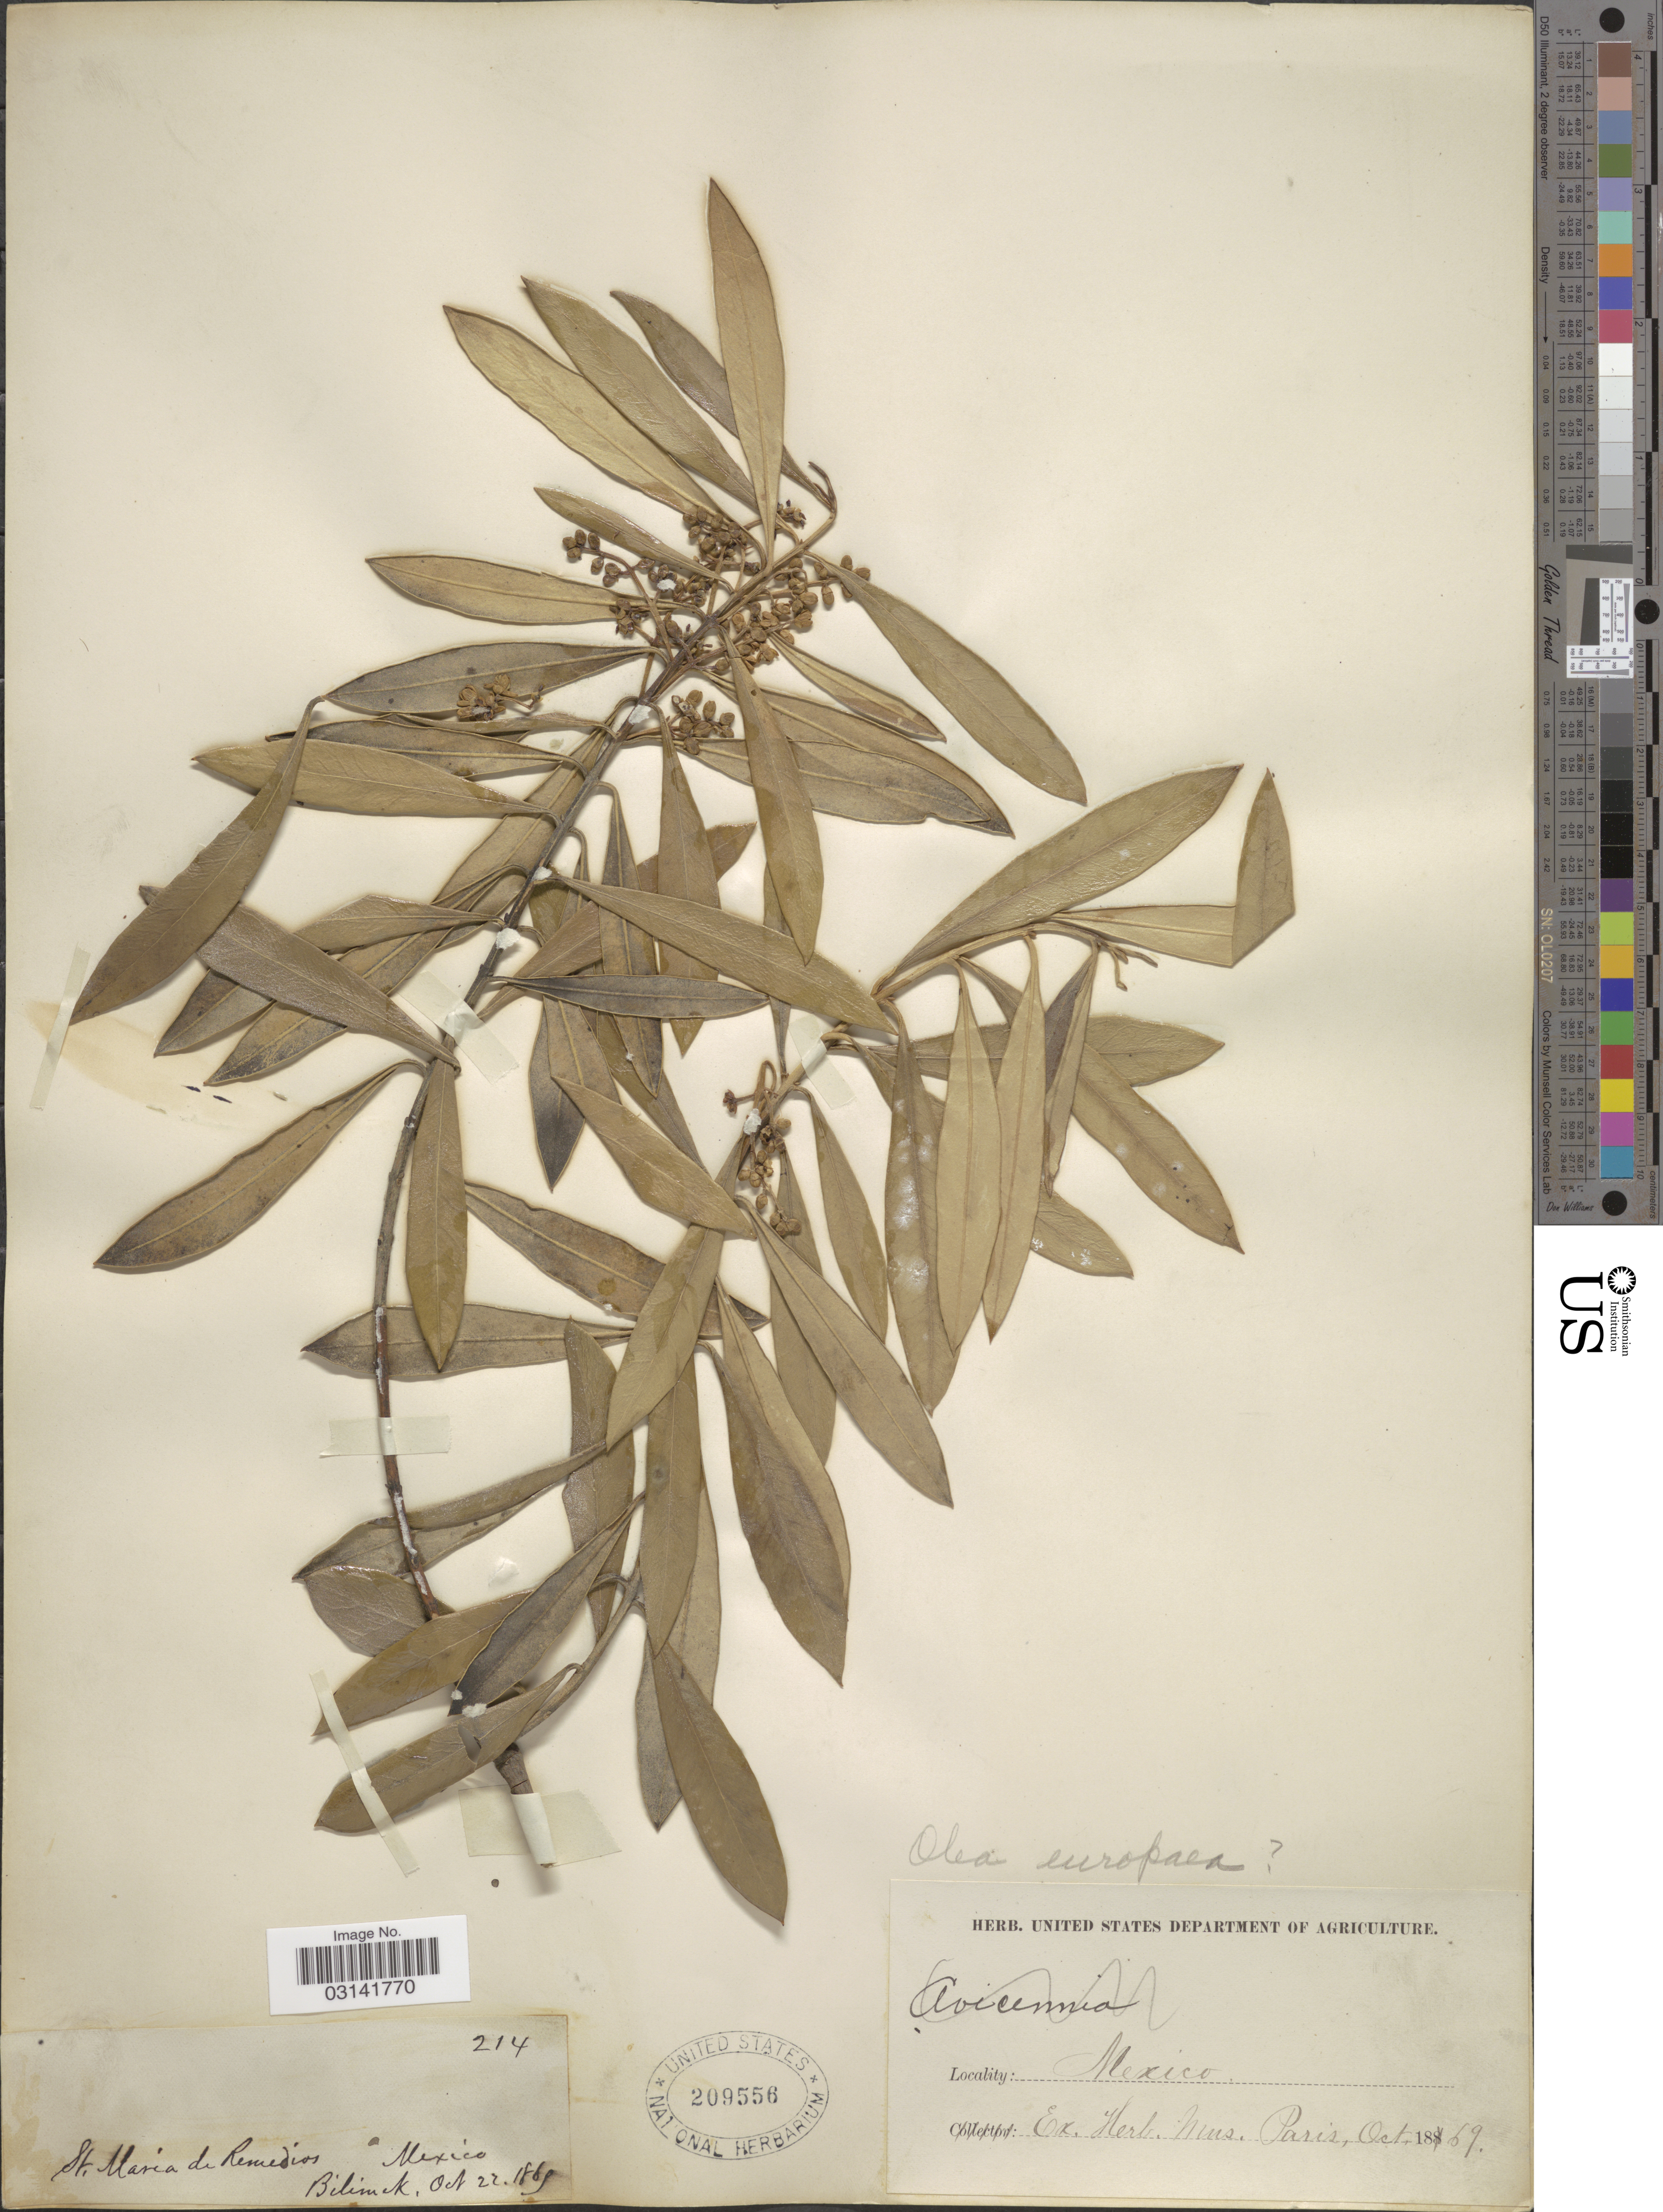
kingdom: Plantae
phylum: Tracheophyta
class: Magnoliopsida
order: Lamiales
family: Oleaceae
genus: Olea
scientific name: Olea europaea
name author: L.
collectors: -. Bilimek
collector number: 214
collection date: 1865-10-22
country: Mexico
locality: St. Maria de Remedios.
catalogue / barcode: US 209556